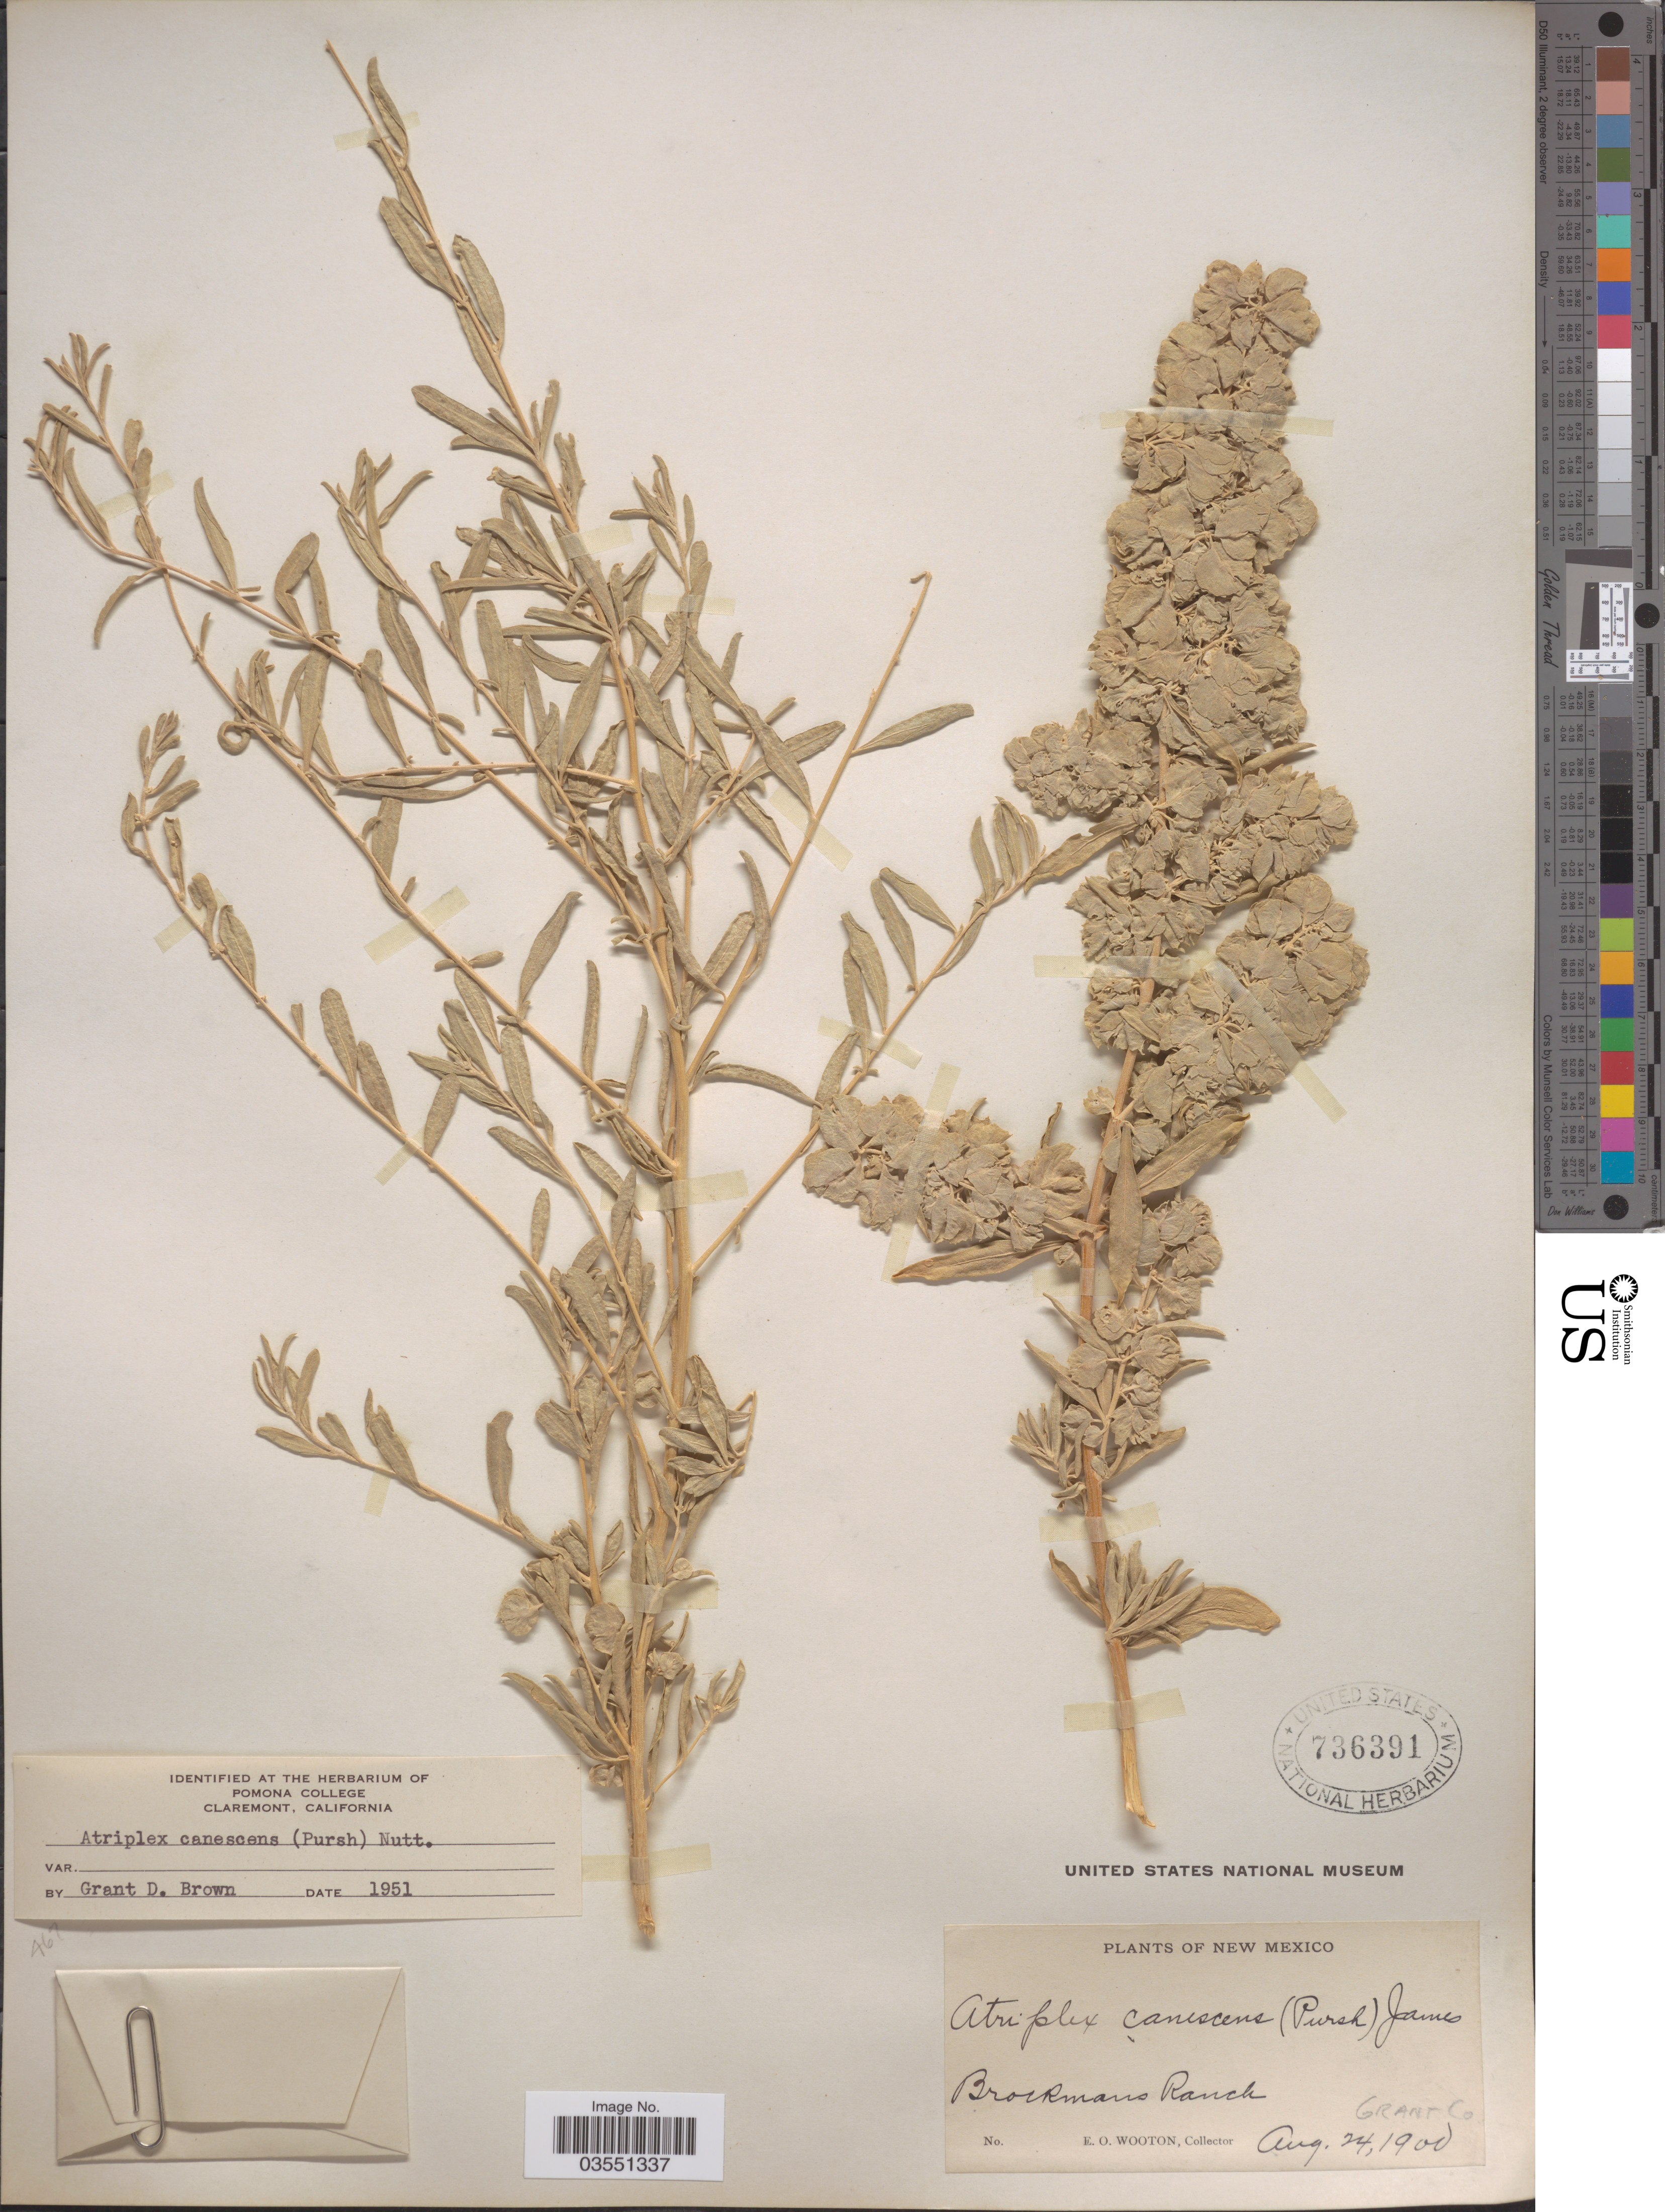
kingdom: Plantae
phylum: Tracheophyta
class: Magnoliopsida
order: Caryophyllales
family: Amaranthaceae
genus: Atriplex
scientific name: Atriplex canescens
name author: (Pursh) Nutt.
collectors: E. O. Wooton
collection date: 1900-08-24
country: United States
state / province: New Mexico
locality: Brockmans Ranch. Grant Co.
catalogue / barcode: US 736391